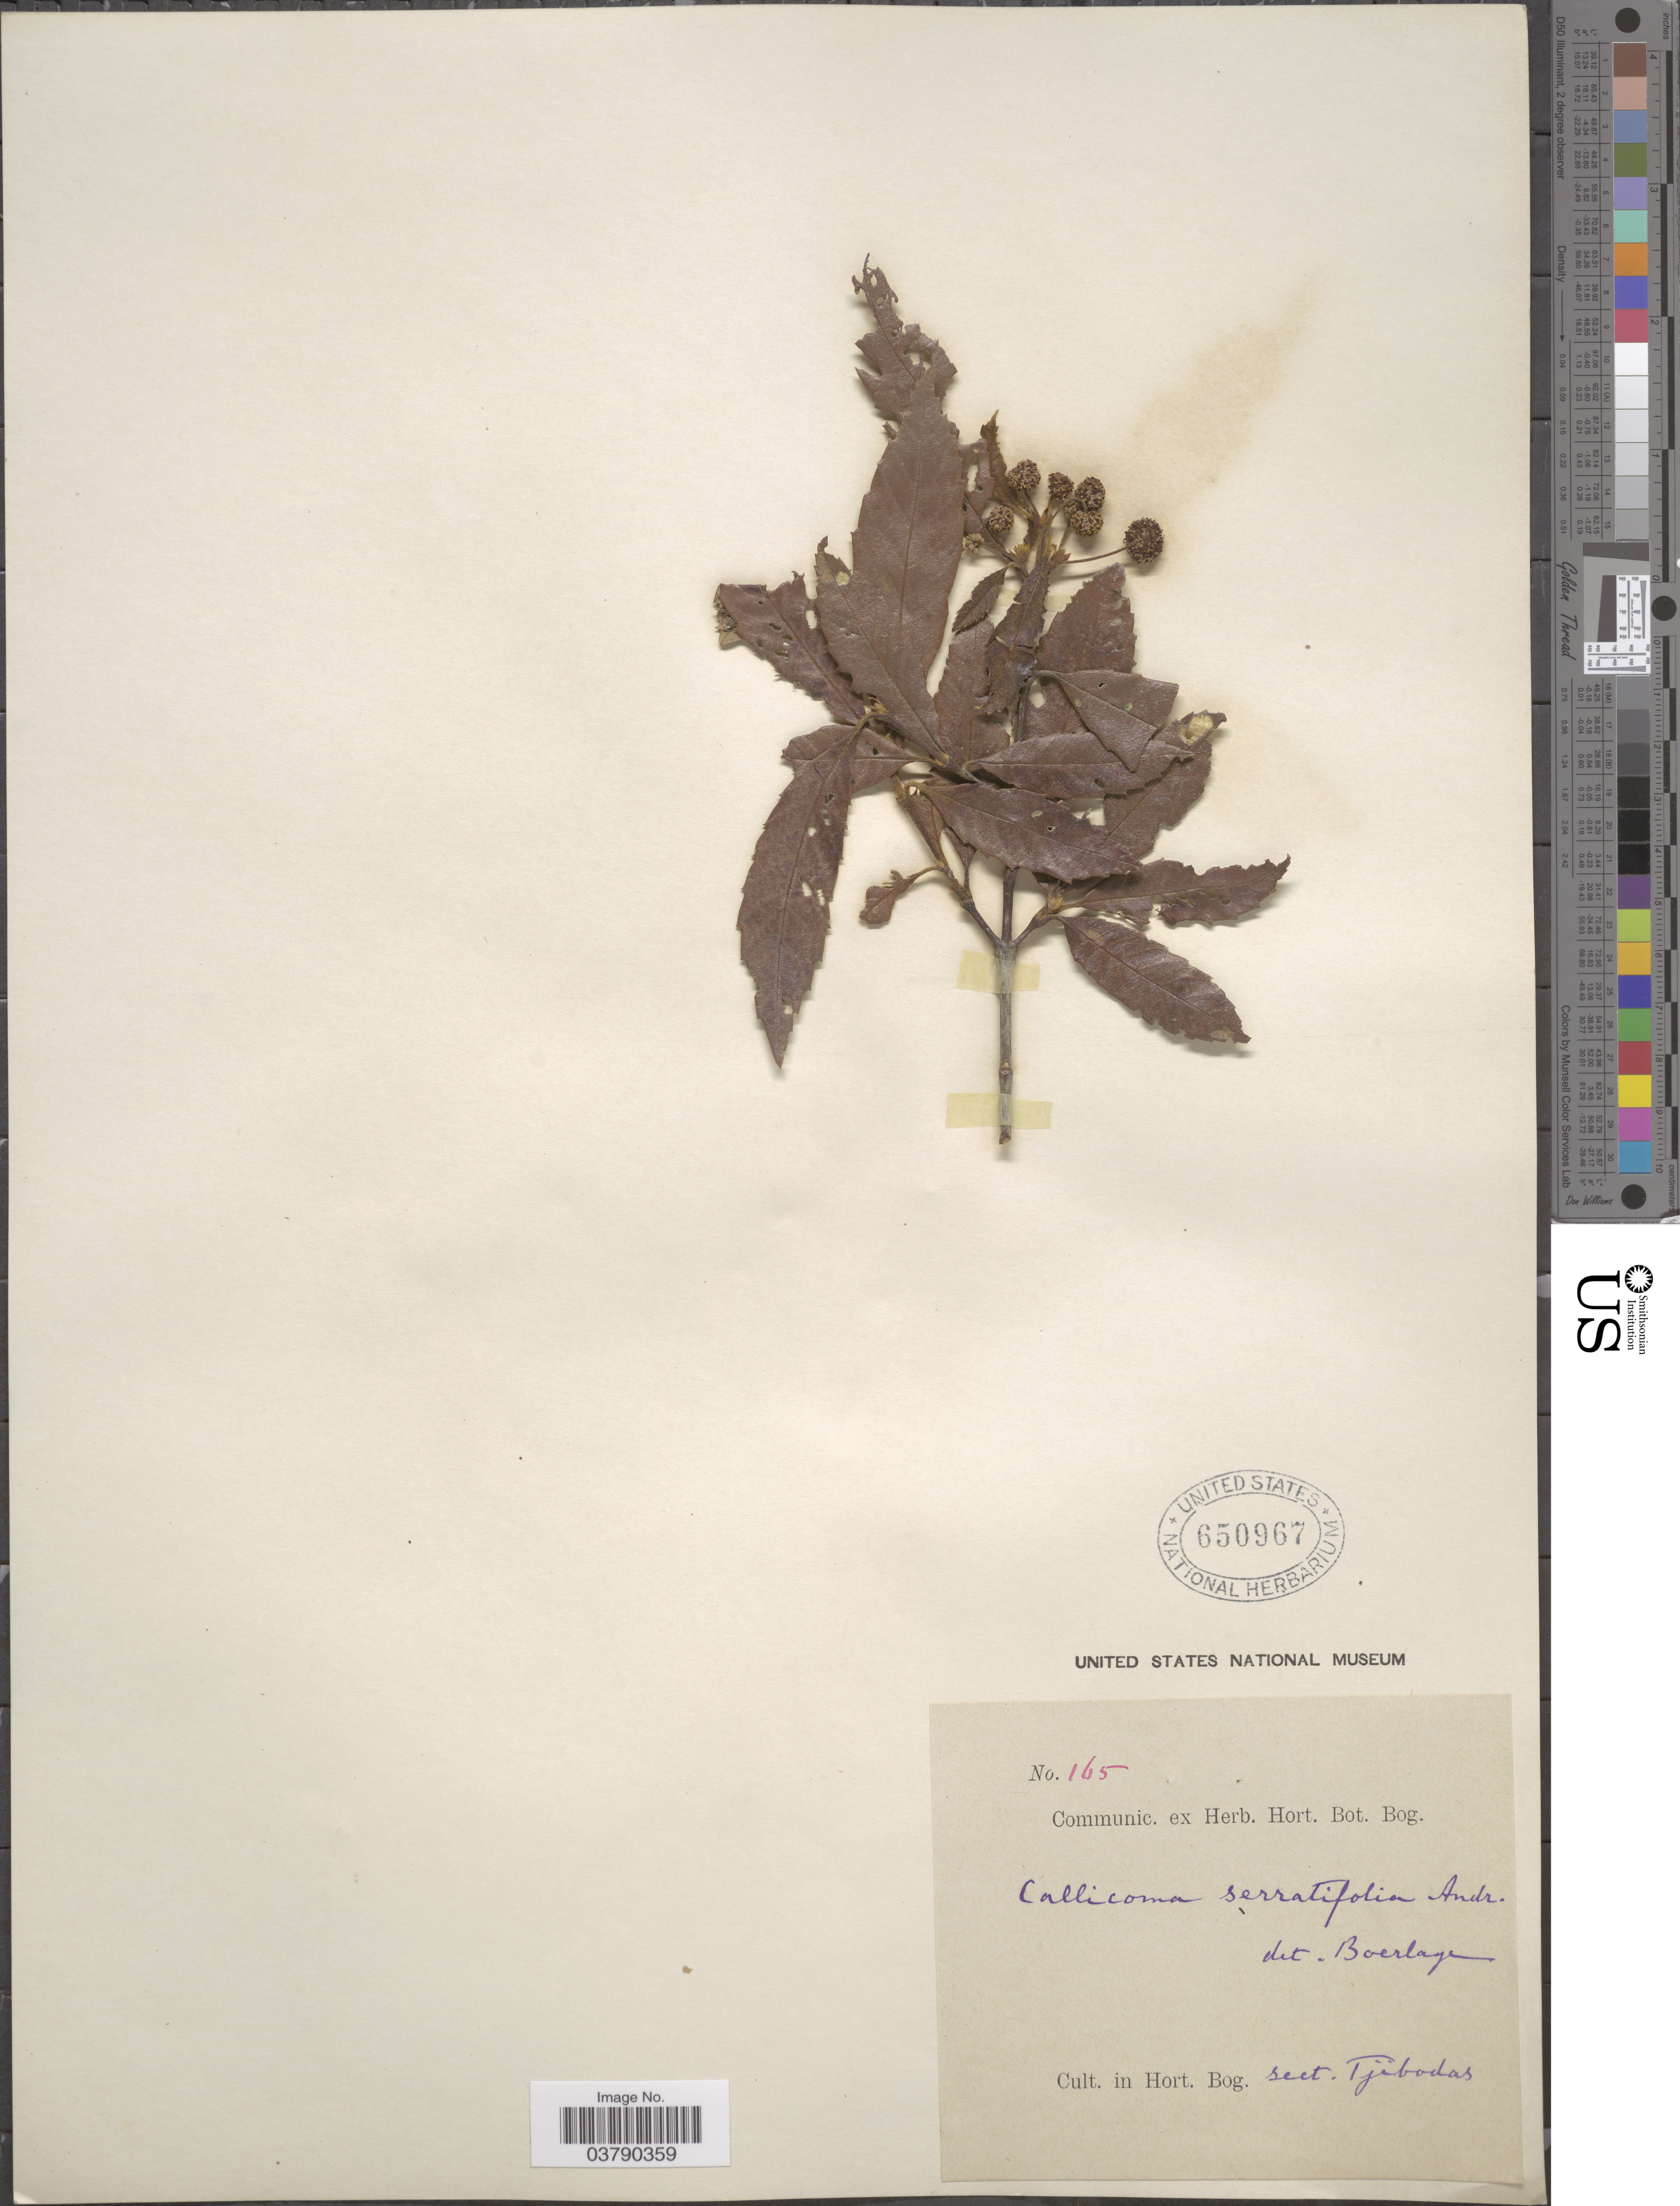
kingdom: Plantae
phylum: Tracheophyta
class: Magnoliopsida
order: Oxalidales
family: Cunoniaceae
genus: Callicoma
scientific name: Callicoma sp.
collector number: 165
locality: Cult. in Hort. Bog. sect. Tjibodas.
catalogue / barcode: US 650967